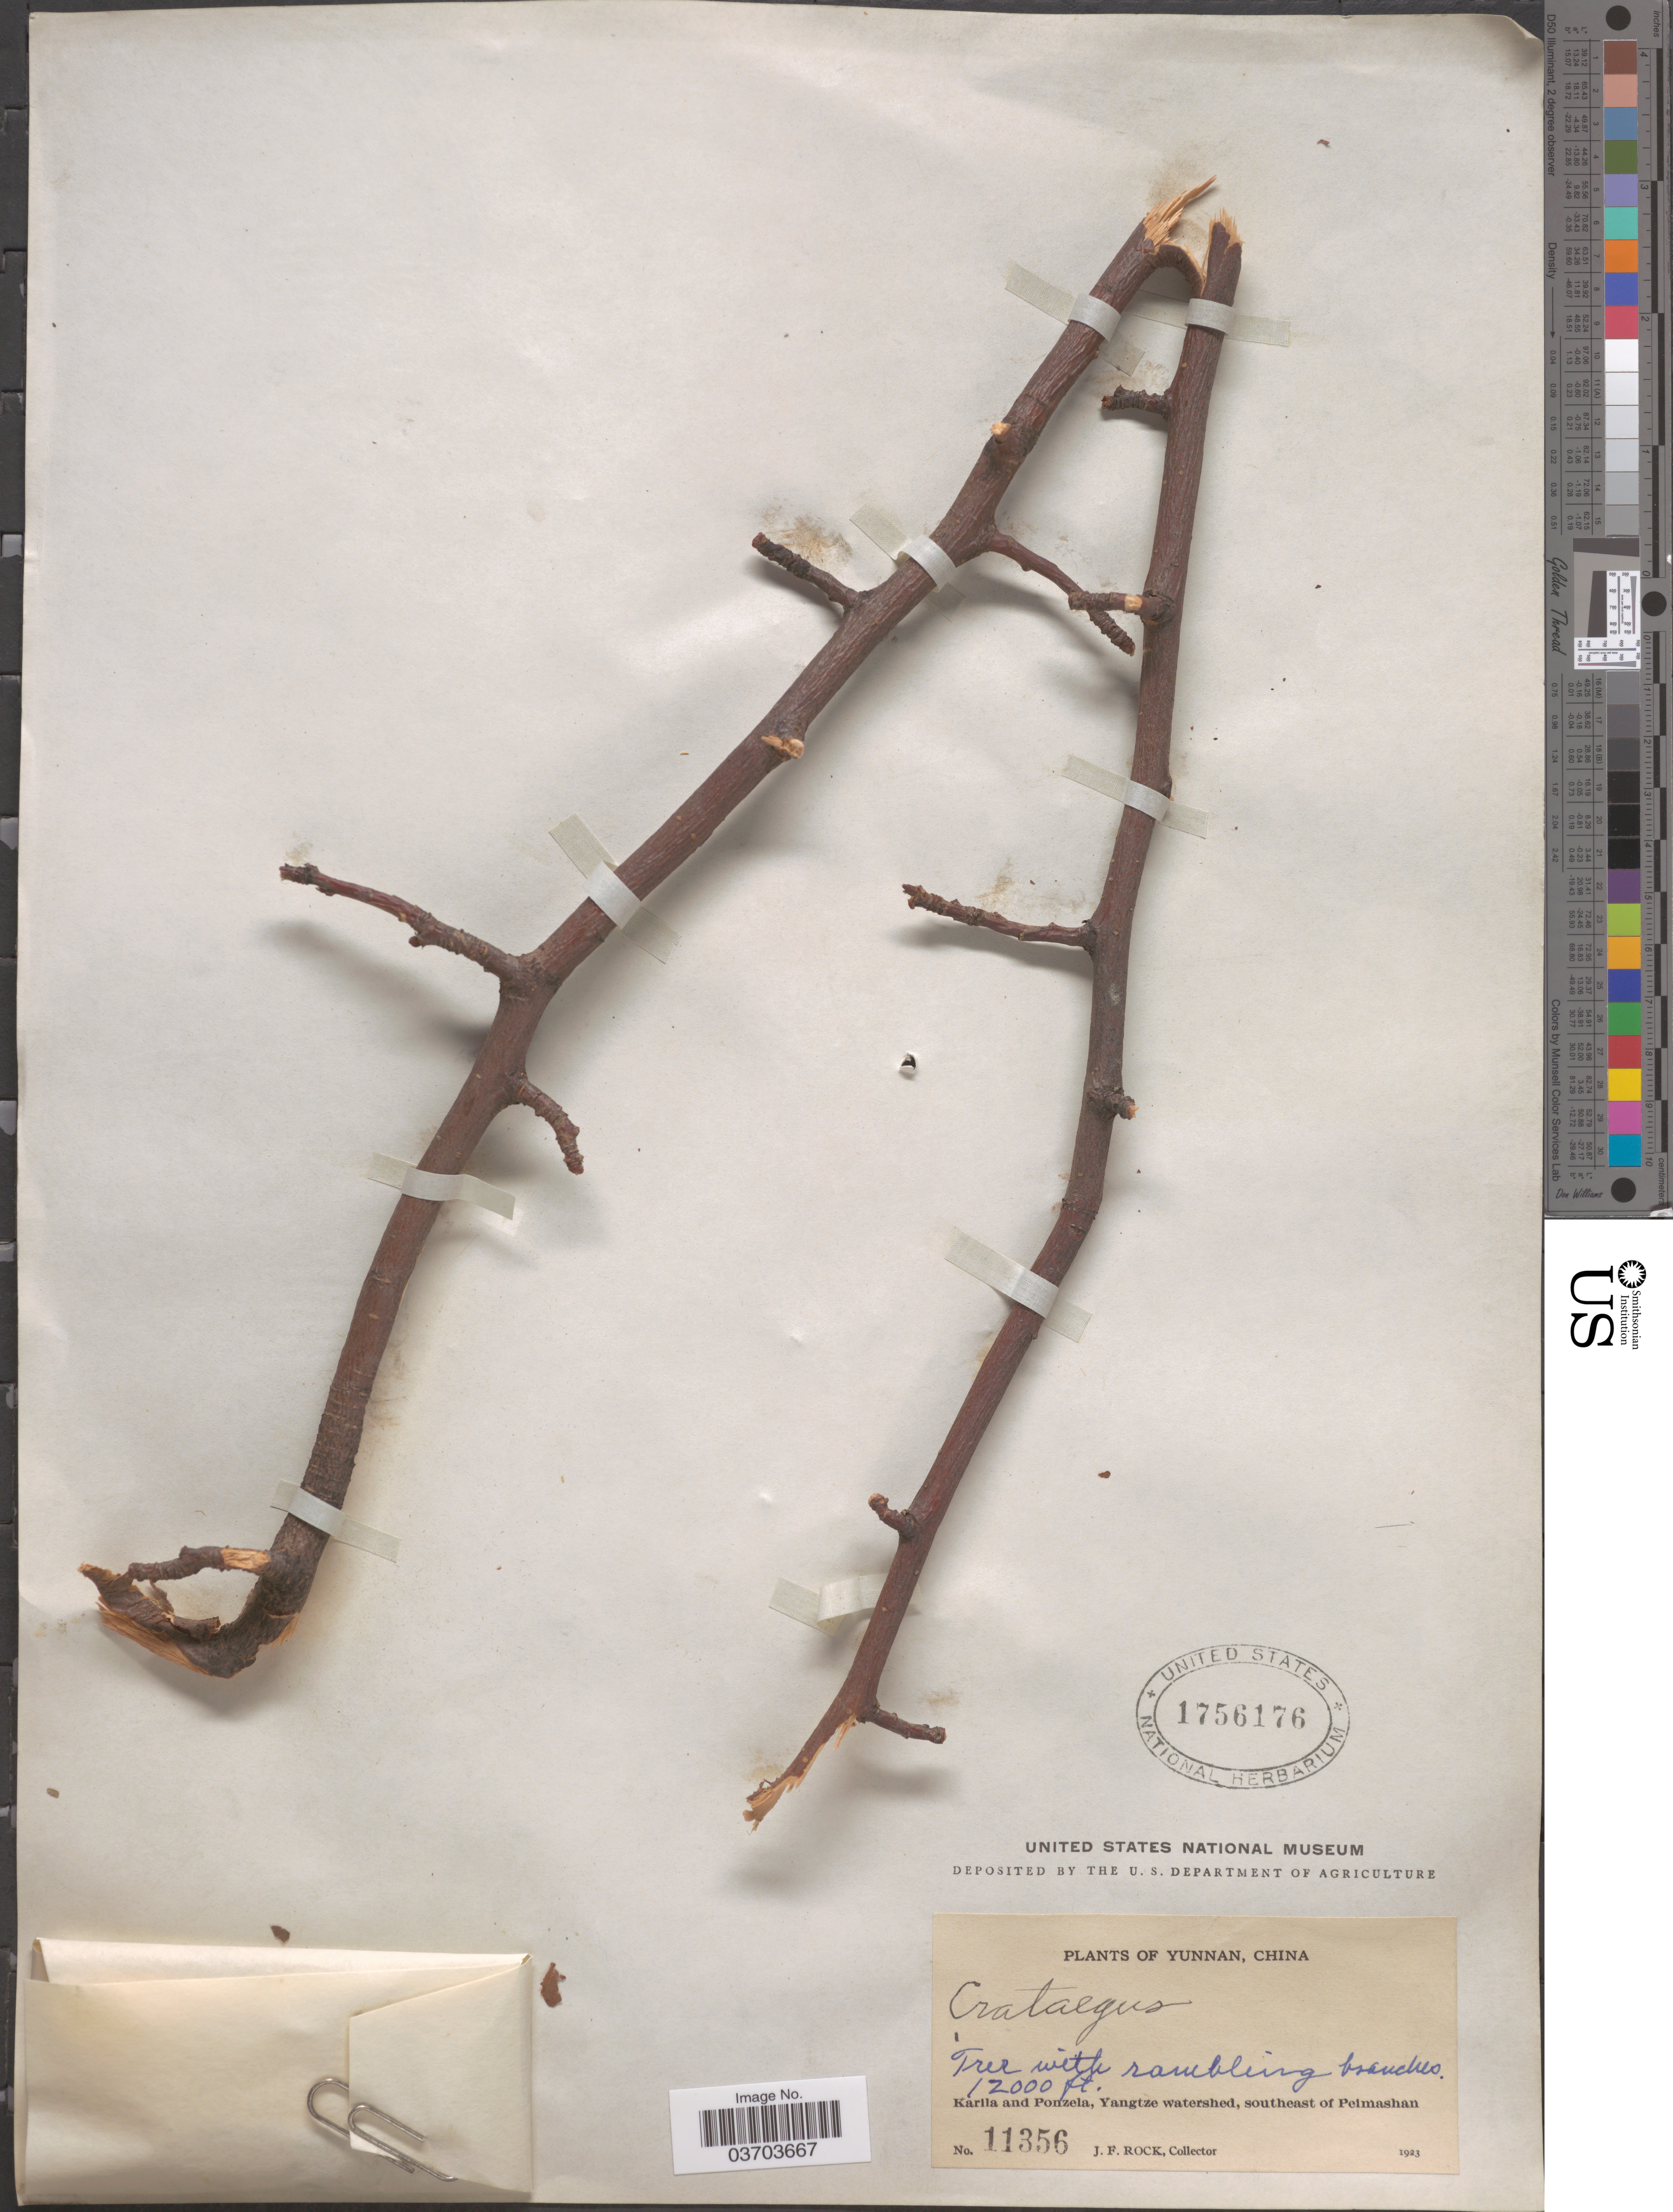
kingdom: Plantae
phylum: Tracheophyta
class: Magnoliopsida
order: Rosales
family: Rosaceae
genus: Crataegus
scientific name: Crataegus sp.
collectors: J. Rock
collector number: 11356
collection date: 1923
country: China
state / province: Yunnan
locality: Karila and Ponzela, Yangtze watershed, southeast of Peimashan.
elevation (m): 3658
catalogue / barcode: US 1756176